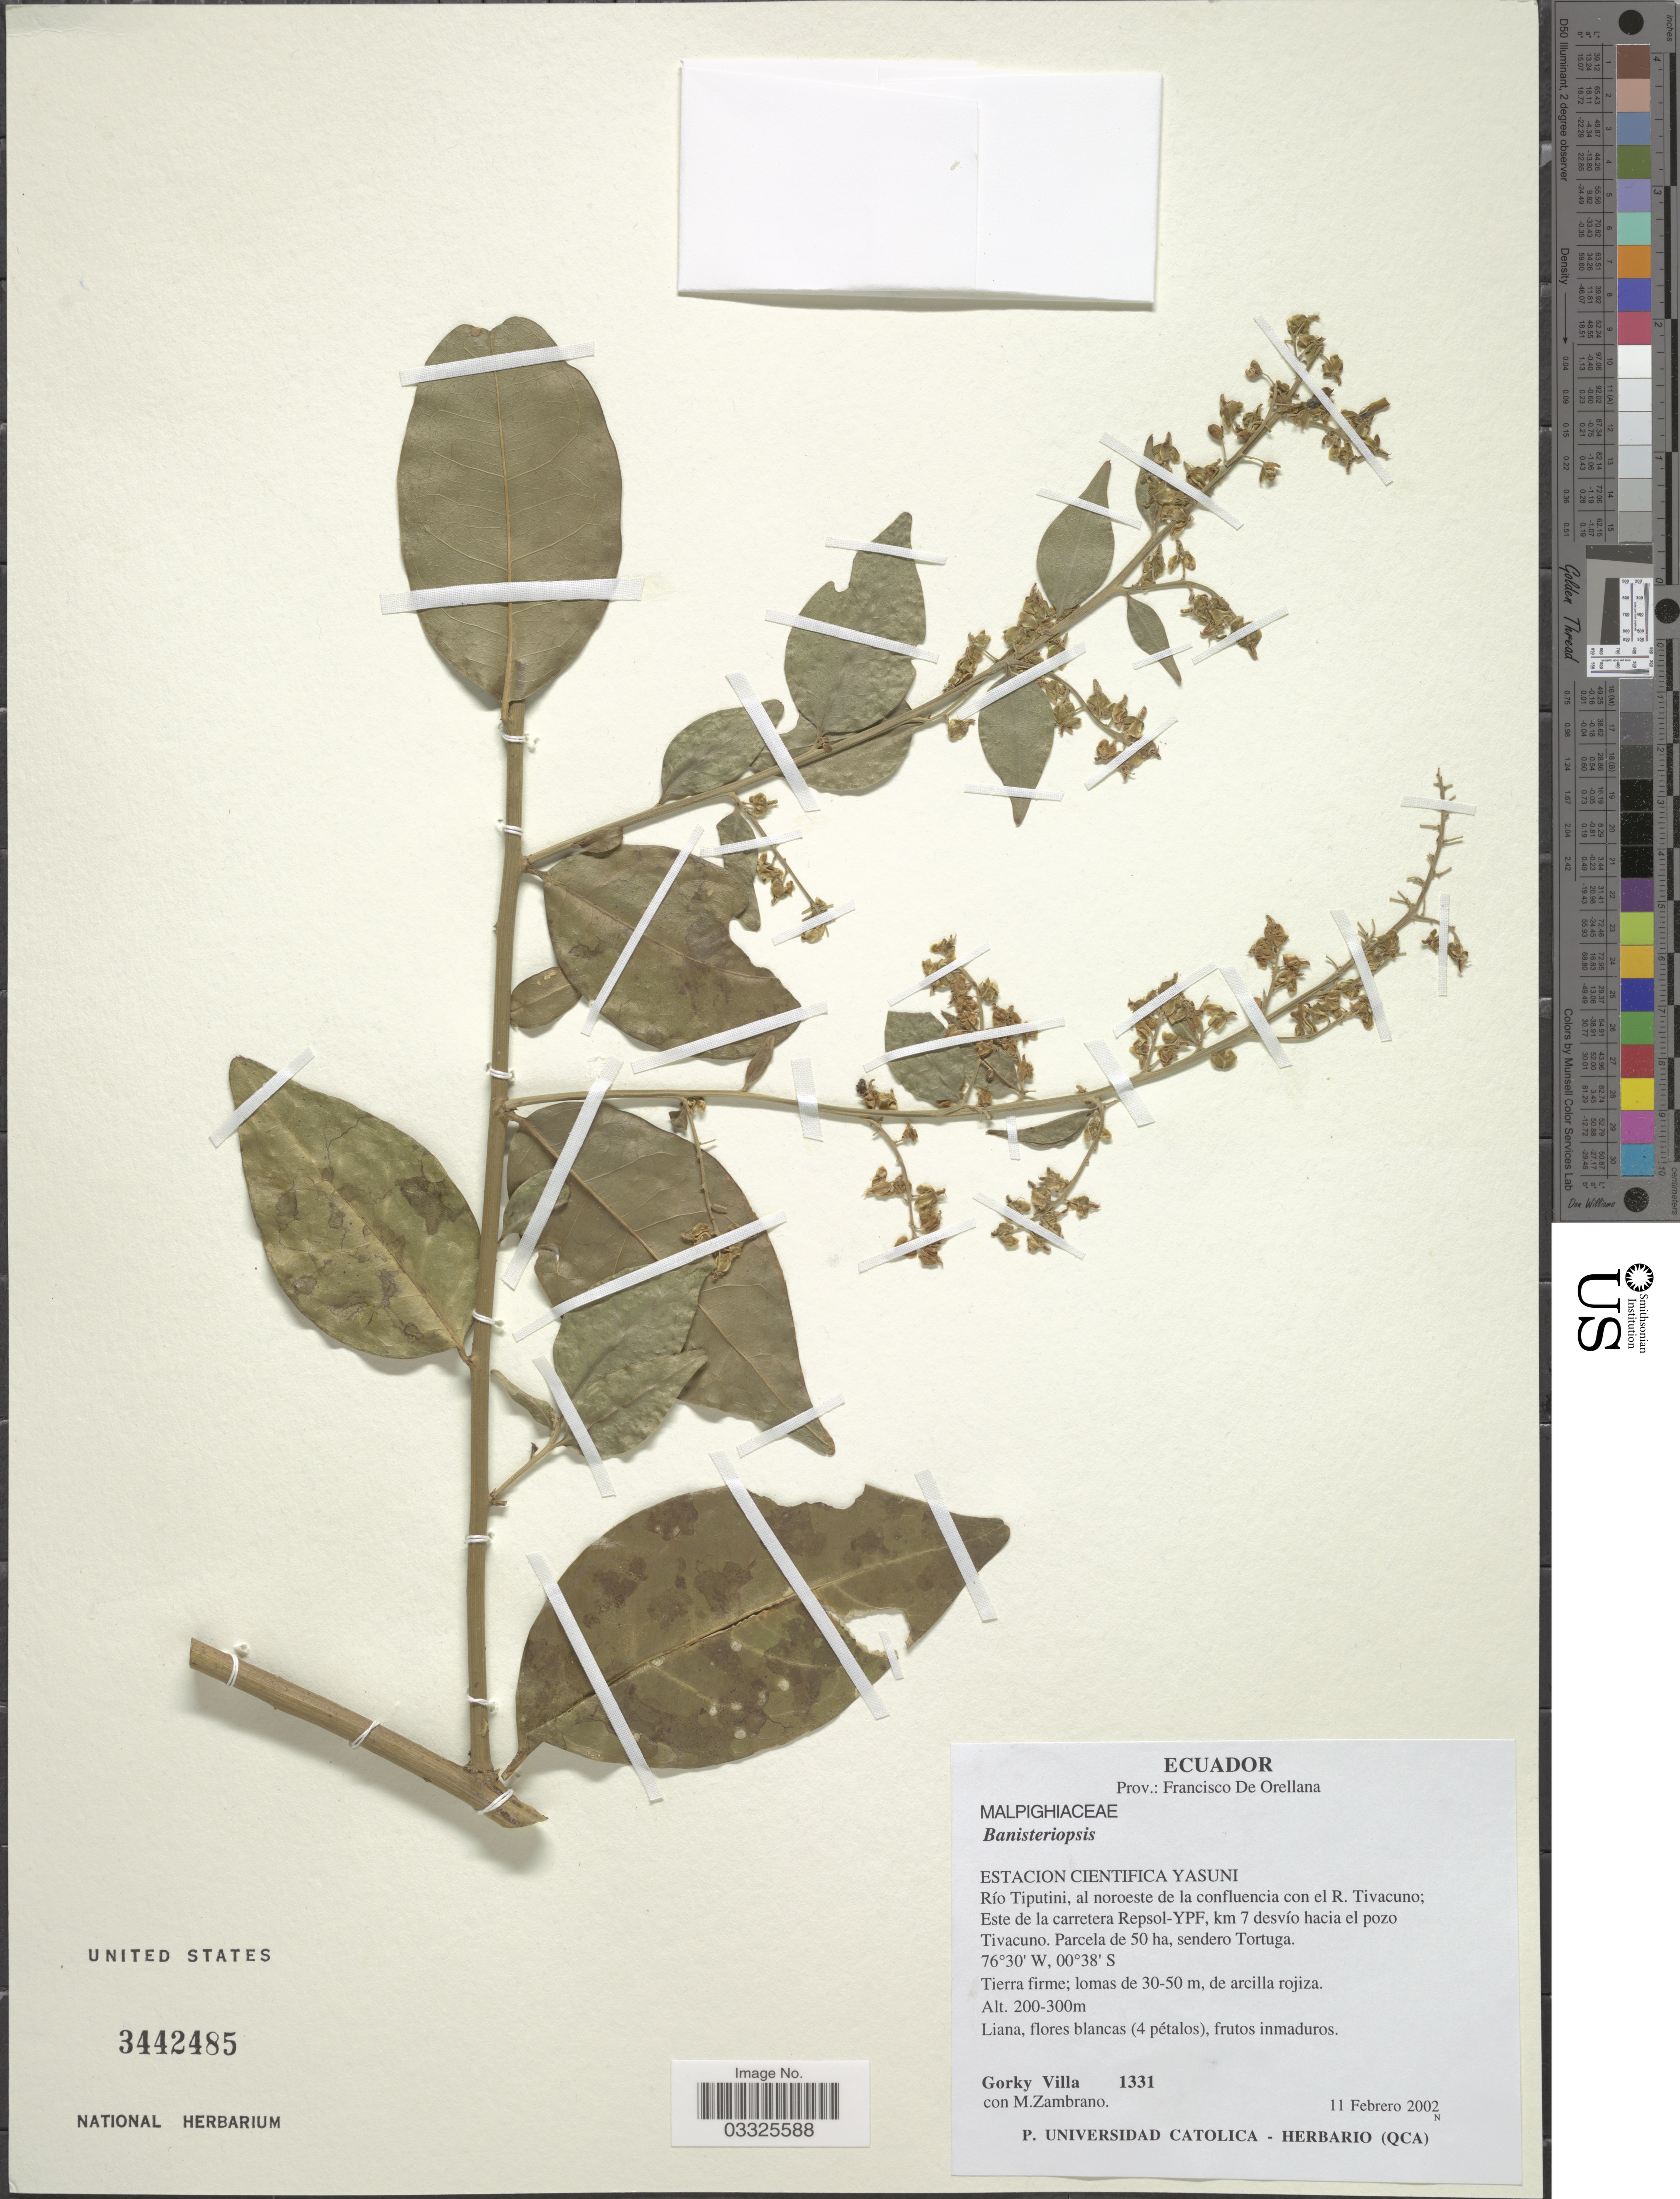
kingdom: Plantae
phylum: Tracheophyta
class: Magnoliopsida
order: Malpighiales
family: Malpighiaceae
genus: Banisteriopsis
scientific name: Banisteriopsis sp.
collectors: G. Villa & M. Zambrano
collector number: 1331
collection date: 2002-02-11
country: Ecuador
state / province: Orellana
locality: Prov.: Francisco De Orellana. Estacion Cientifica Yasuni. Río Tiputini, al noroeste de la confluencia con el R. Tivacuno; Este de la carretera Repsol-YPF, km 7 desvío hacia el pozo Tivacuno. Parcela de 50 ha, sendero Tortuga.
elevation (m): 200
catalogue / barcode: US 3442485